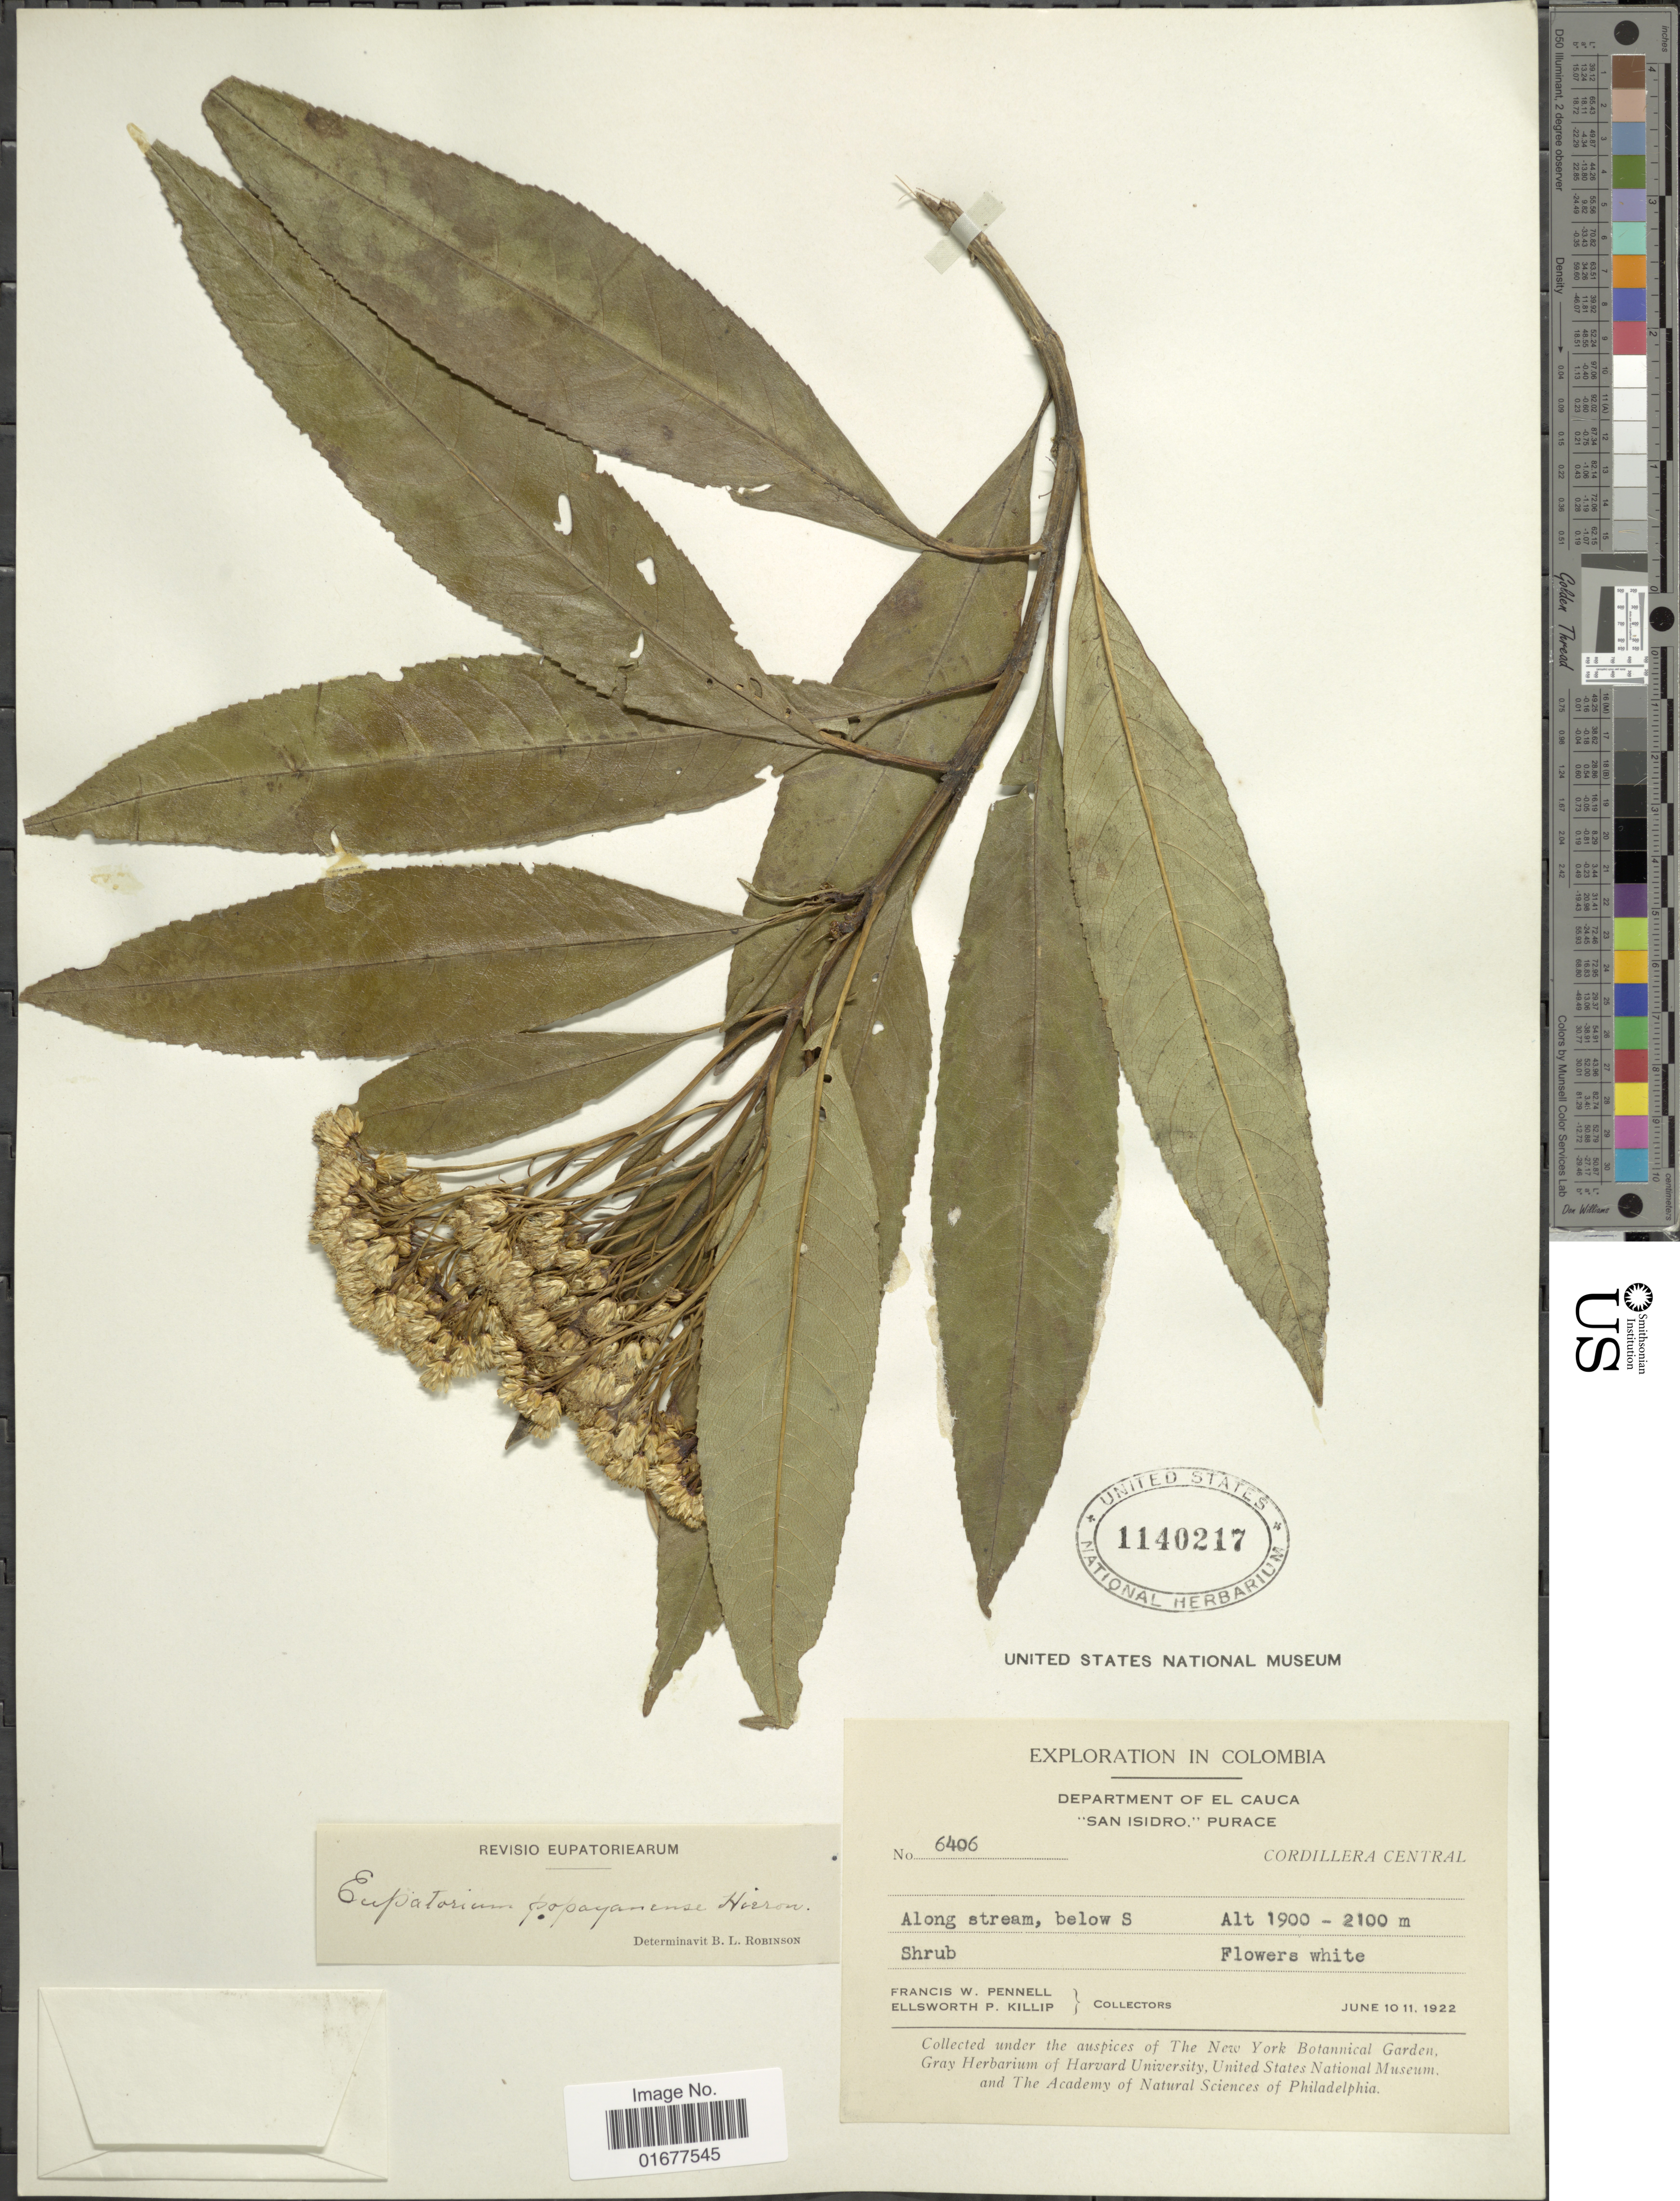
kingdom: Plantae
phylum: Tracheophyta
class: Magnoliopsida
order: Asterales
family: Asteraceae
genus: Ageratina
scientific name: Ageratina popayanensis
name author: (H. Rob.) R.M. King & H. Rob.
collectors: F. W. Pennell & E. P. Killip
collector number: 6406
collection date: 1922-06-10/1922-06-11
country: Colombia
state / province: Cauca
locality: San Isidro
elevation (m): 1900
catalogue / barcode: US 1140217